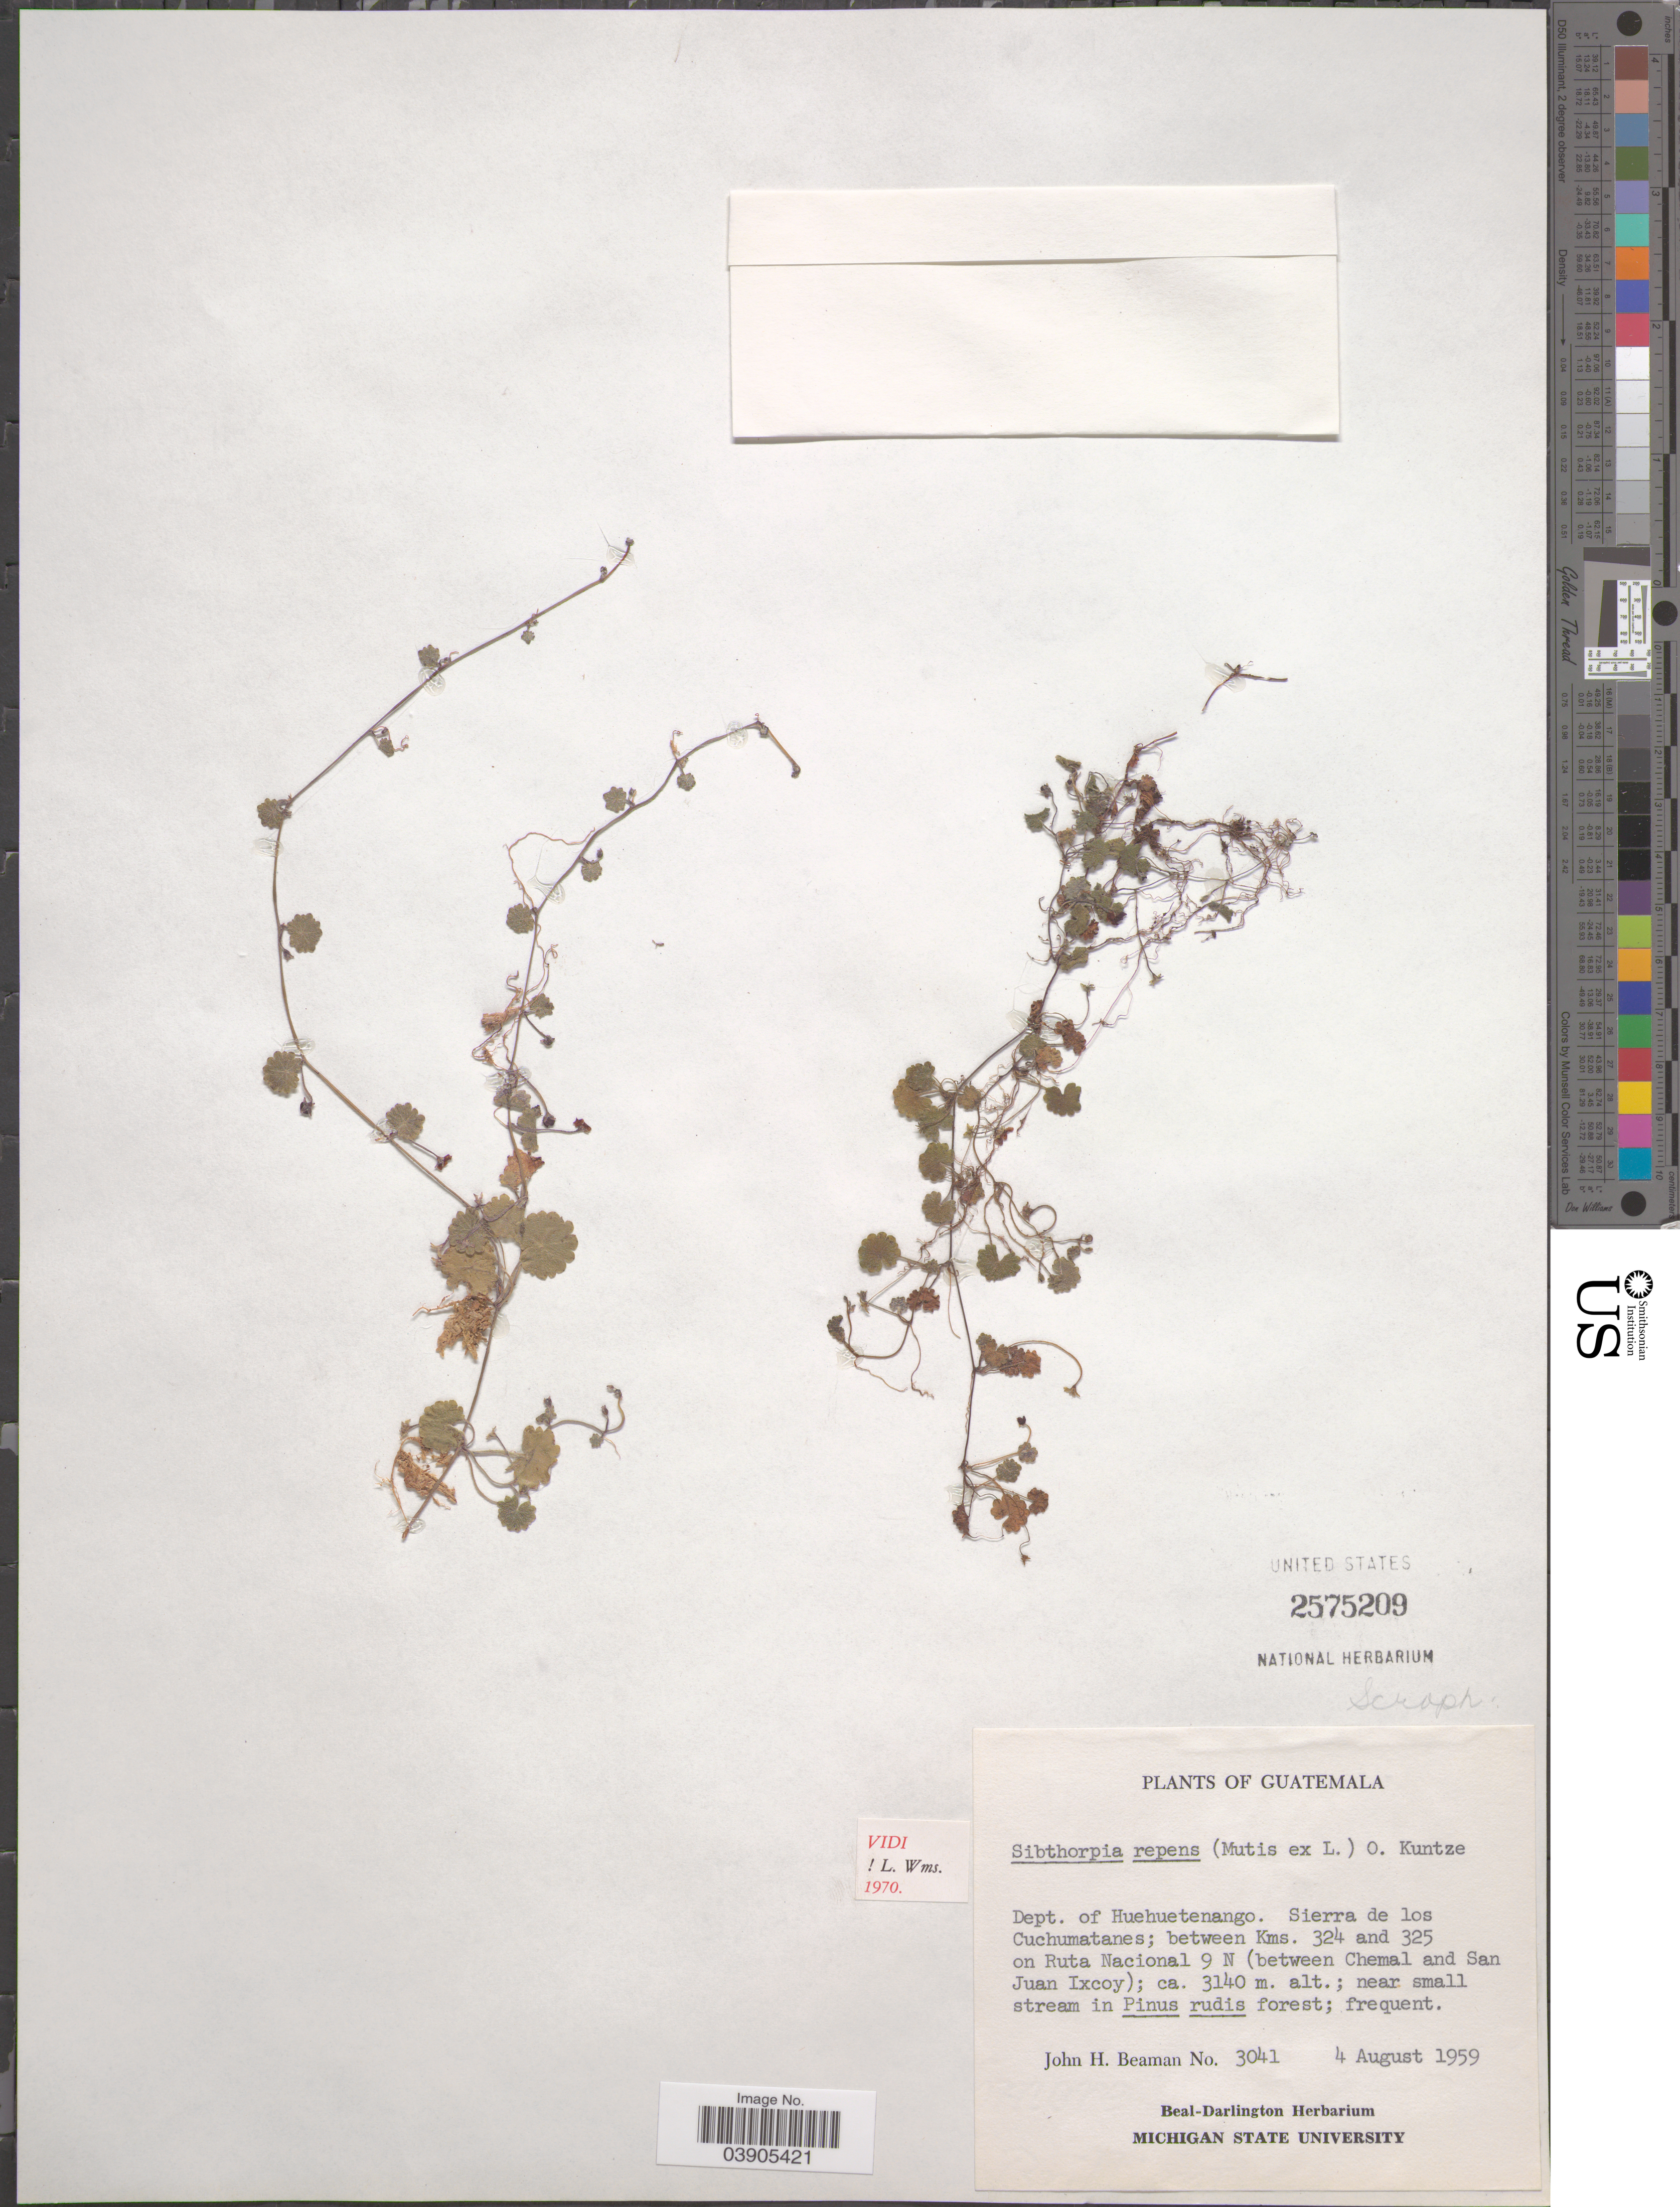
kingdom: Plantae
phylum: Tracheophyta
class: Magnoliopsida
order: Lamiales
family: Plantaginaceae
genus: Sibthorpia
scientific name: Sibthorpia repens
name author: (L.) Kuntze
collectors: J. H. Beaman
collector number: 3041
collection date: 1959-08-04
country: Guatemala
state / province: Huehuetenango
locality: Dept. of Huehuetenango. Sierra de los Cuchumatanes; between Kms. 324 and 325 on Ruta Nacional 9 N (between Chemal and San Juan Ixcoy).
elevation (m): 3140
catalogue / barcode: US 2575209